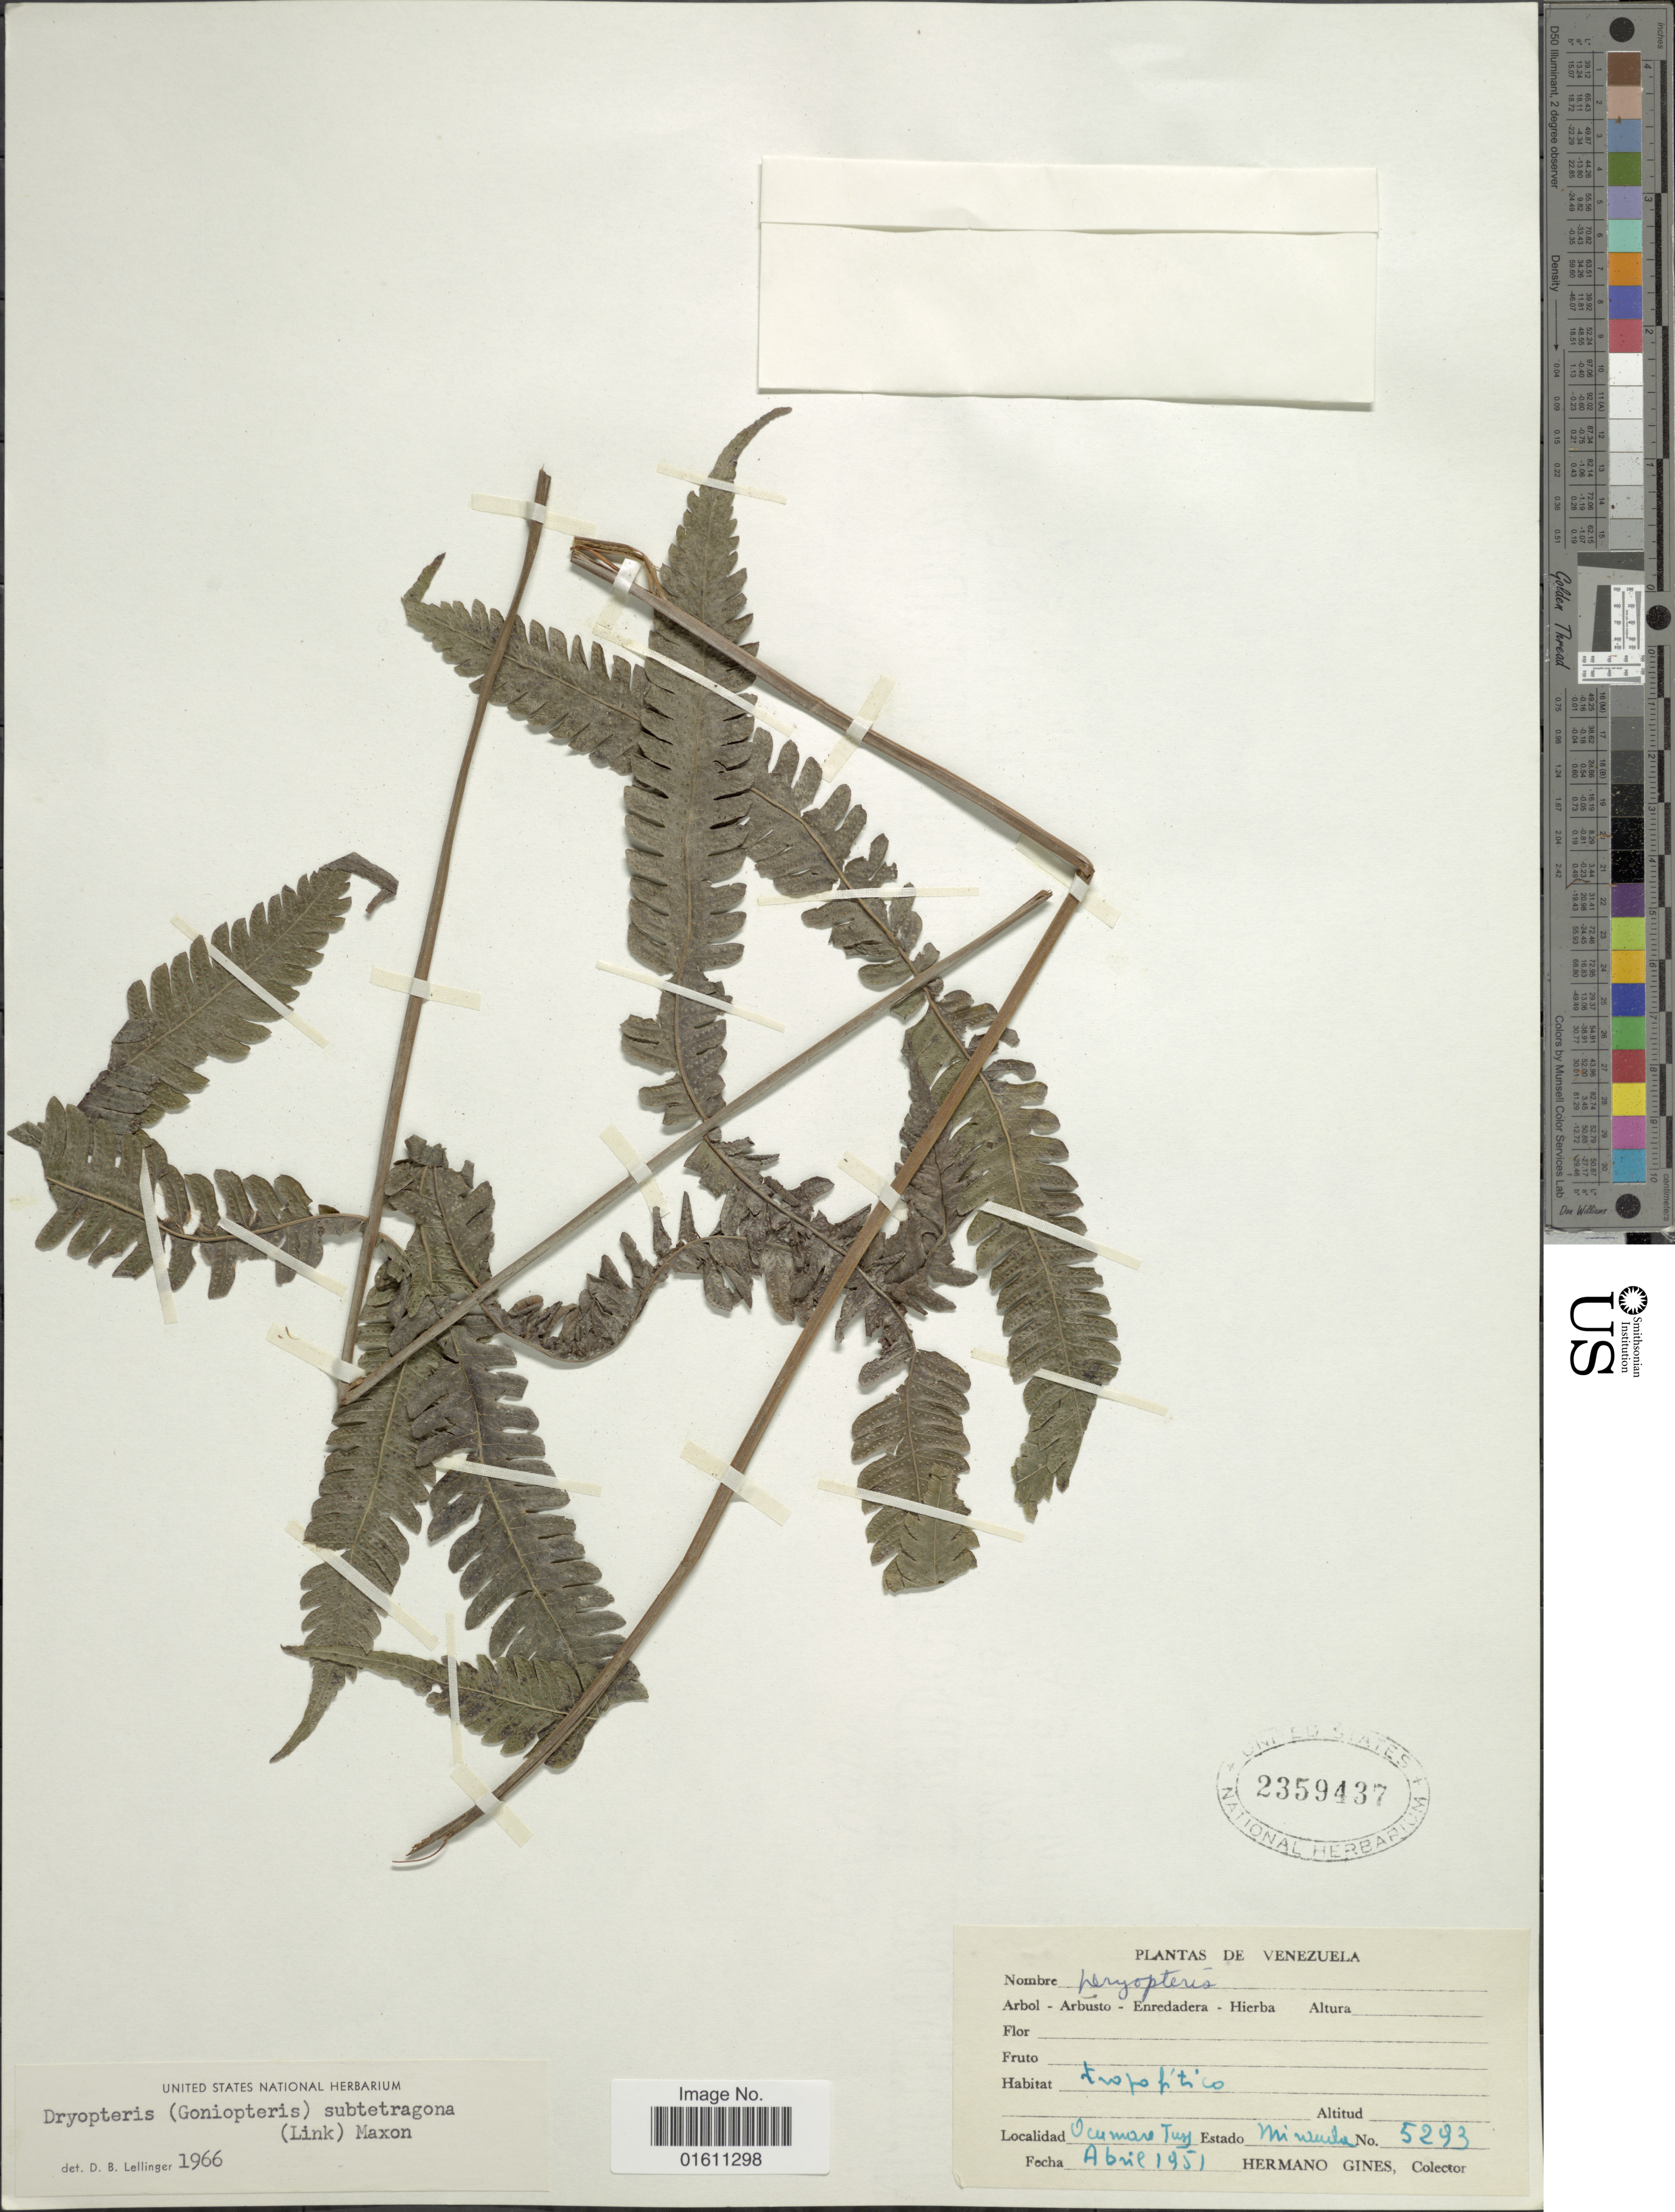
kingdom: Plantae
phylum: Tracheophyta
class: Polypodiopsida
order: Polypodiales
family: Thelypteridaceae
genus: Goniopteris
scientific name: Goniopteris tetragona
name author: (C. Presl) Sw.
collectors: Bro. Gines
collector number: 5293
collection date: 1951-04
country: Venezuela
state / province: Miranda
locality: Ocumare Tuy, Estado Miranda [State of Miranda]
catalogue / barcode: US 2359437